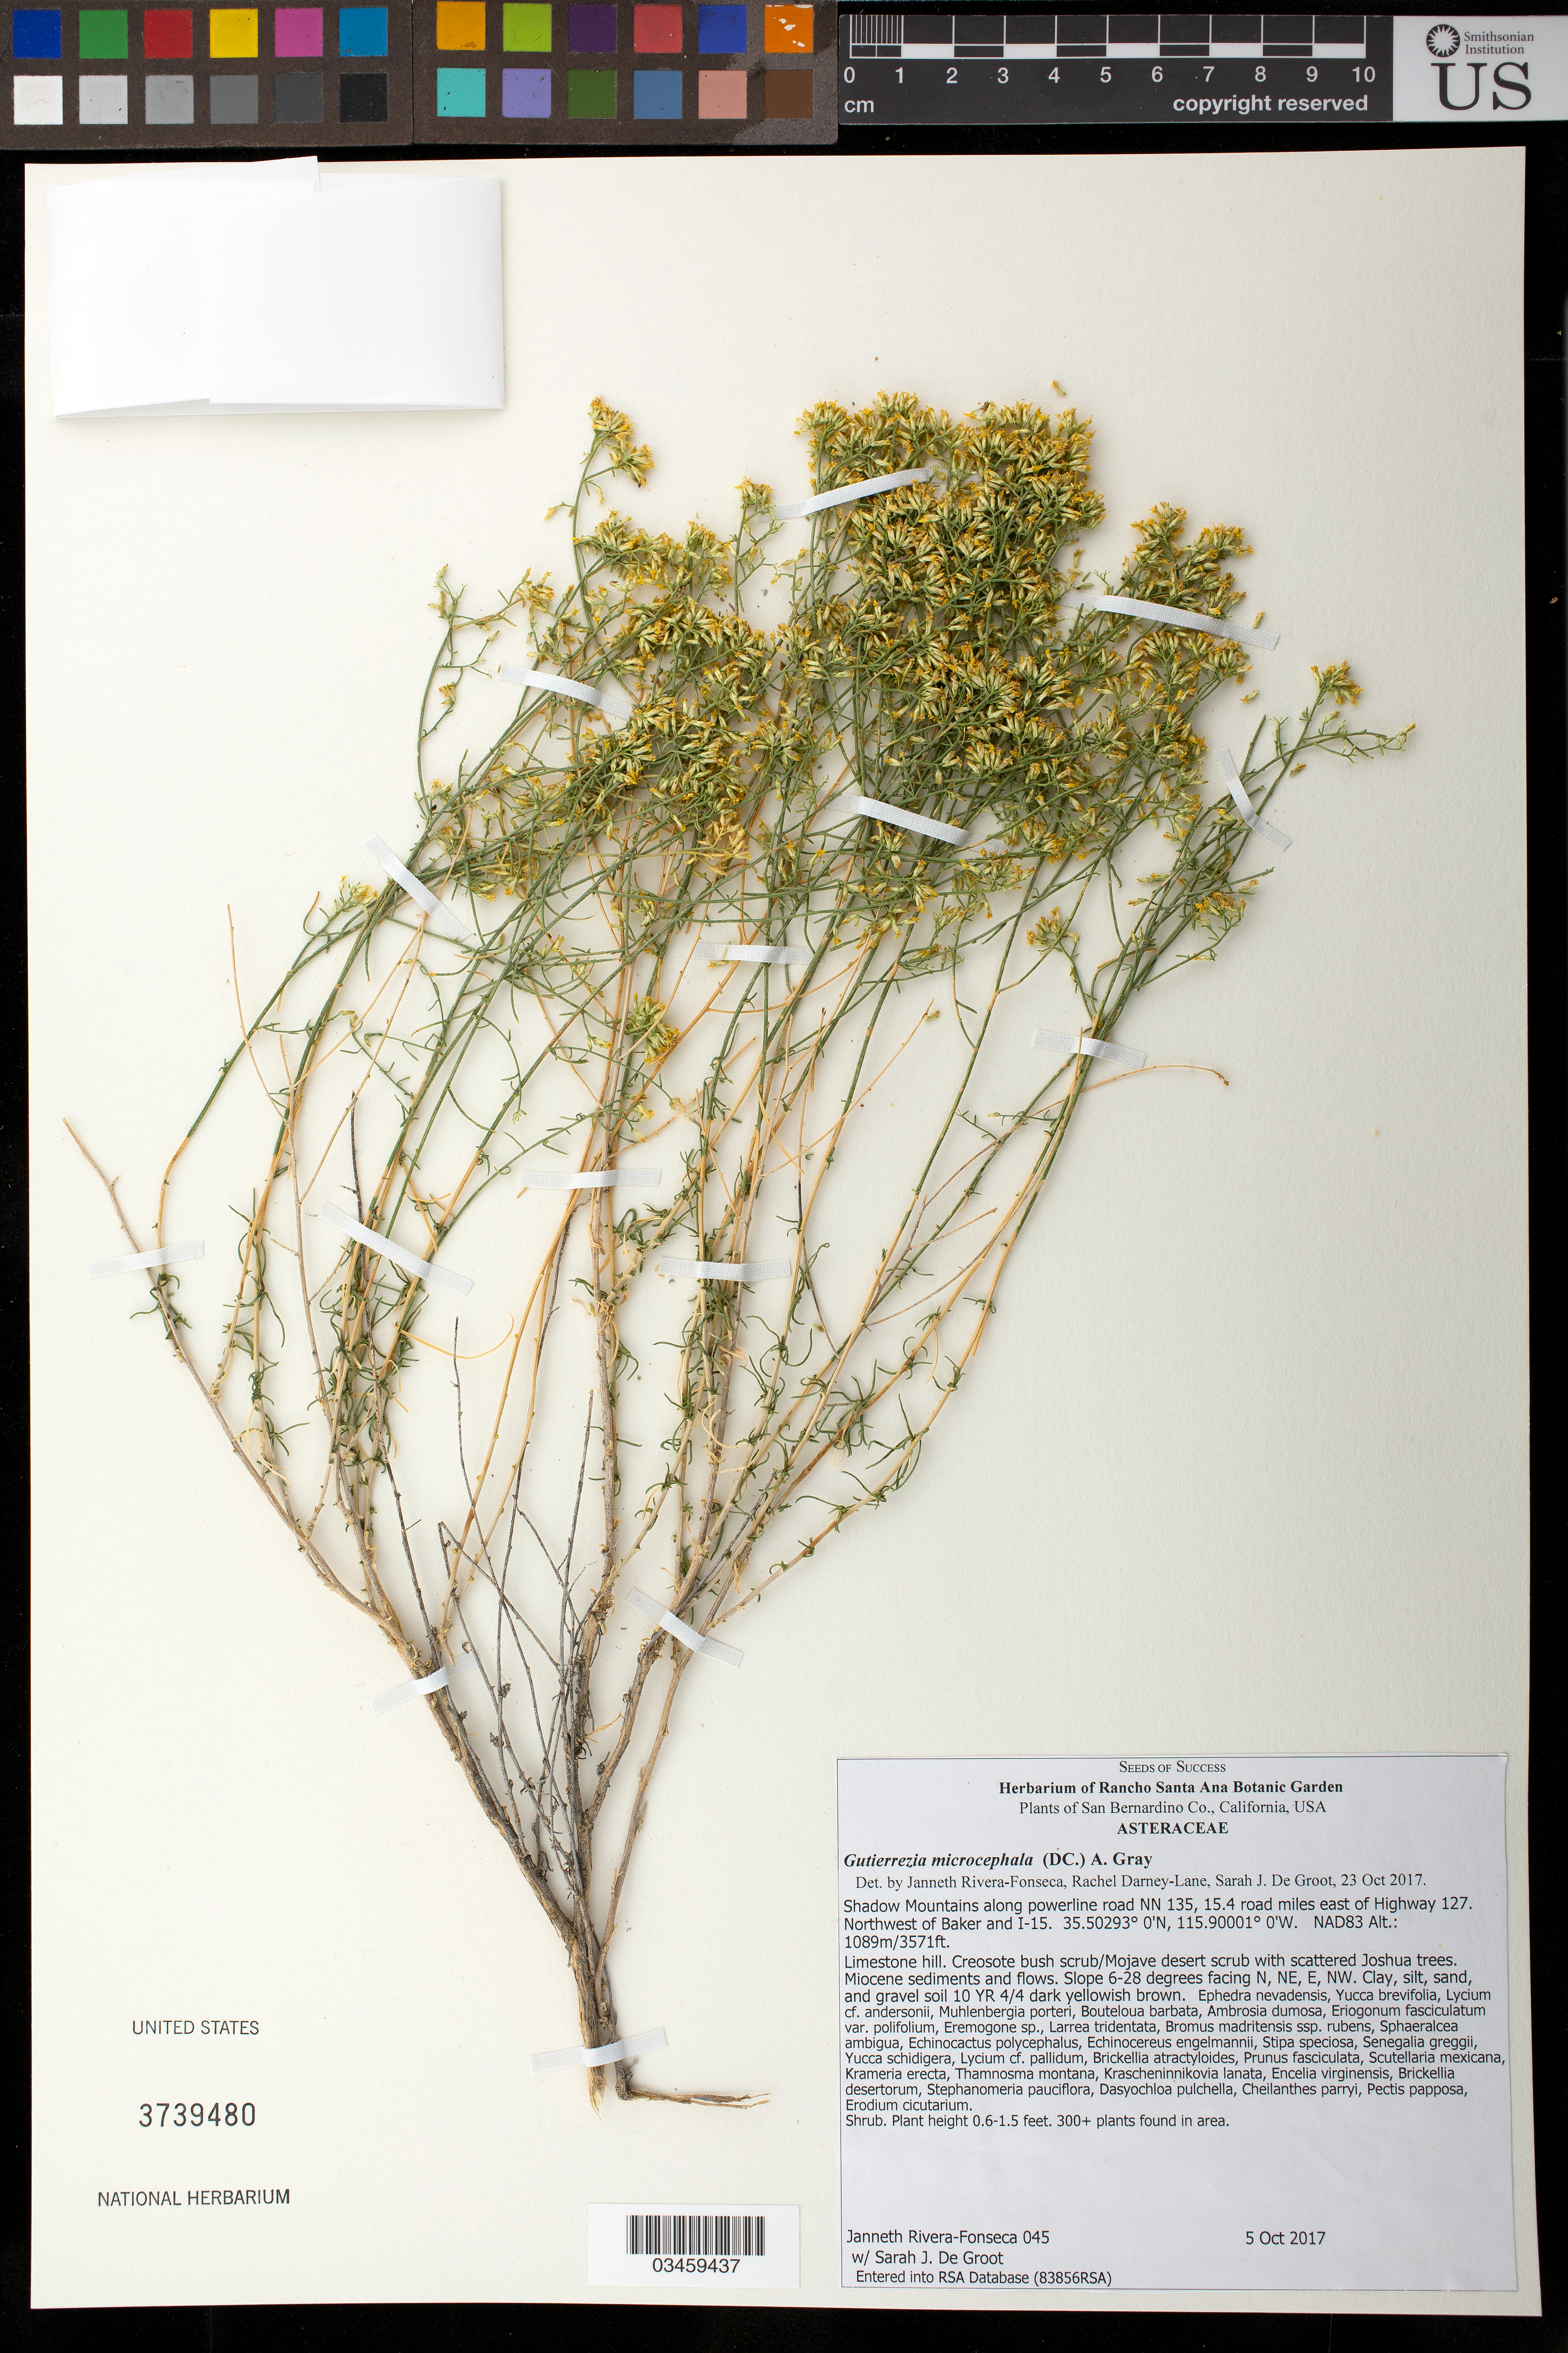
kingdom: Plantae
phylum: Tracheophyta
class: Magnoliopsida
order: Asterales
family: Asteraceae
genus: Gutierrezia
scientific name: Gutierrezia microcephala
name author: (DC.) A. Gray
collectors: J. Rivera-Fonseca & S. De Groot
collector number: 045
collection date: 2017-11-05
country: United States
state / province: California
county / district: San Bernardino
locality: Shadow Mts along powerline road NN 135, 15.4 road mi E of Hwy 127, NW of Baker and I-15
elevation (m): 1089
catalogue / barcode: US 3739480